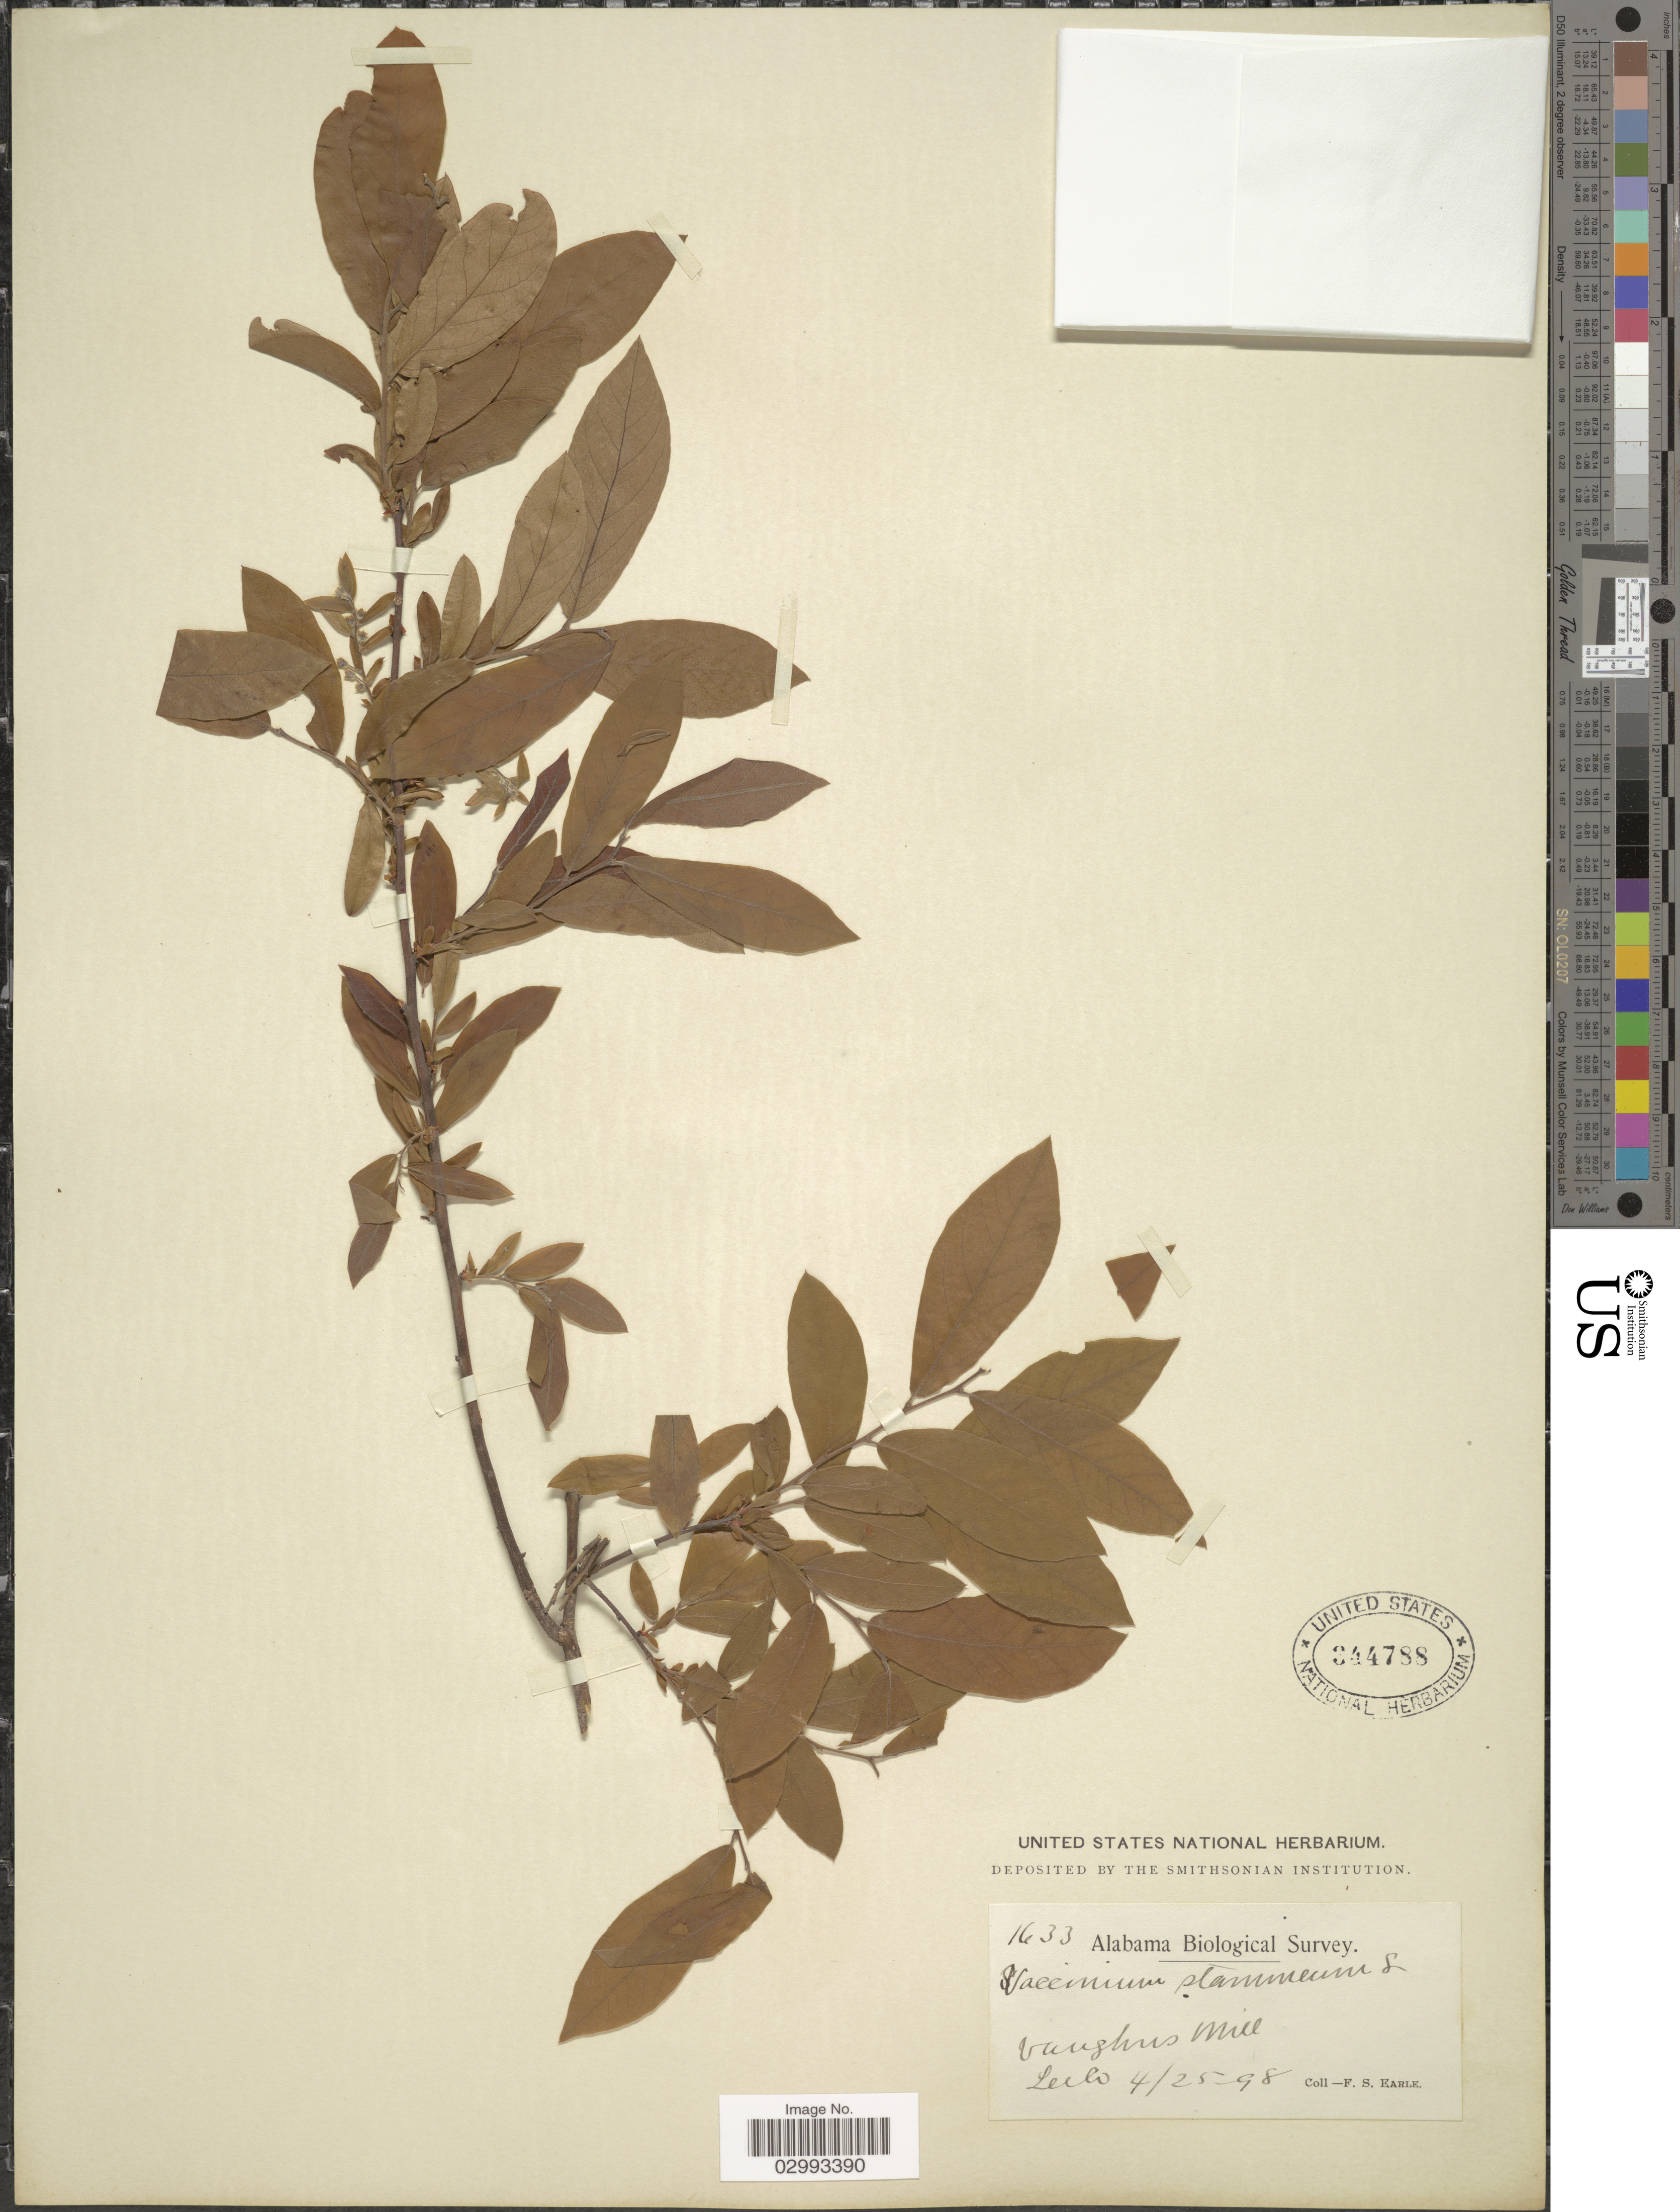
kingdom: Plantae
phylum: Tracheophyta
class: Magnoliopsida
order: Ericales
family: Ericaceae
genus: Polycodium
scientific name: Polycodium stamineum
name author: (L.) Greene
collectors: F. S. Earle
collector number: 1633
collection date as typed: Transcribed d/m/y: 25/4/98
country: United States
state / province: Alabama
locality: Vaughns Mill. Lee Co.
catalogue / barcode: US 344788